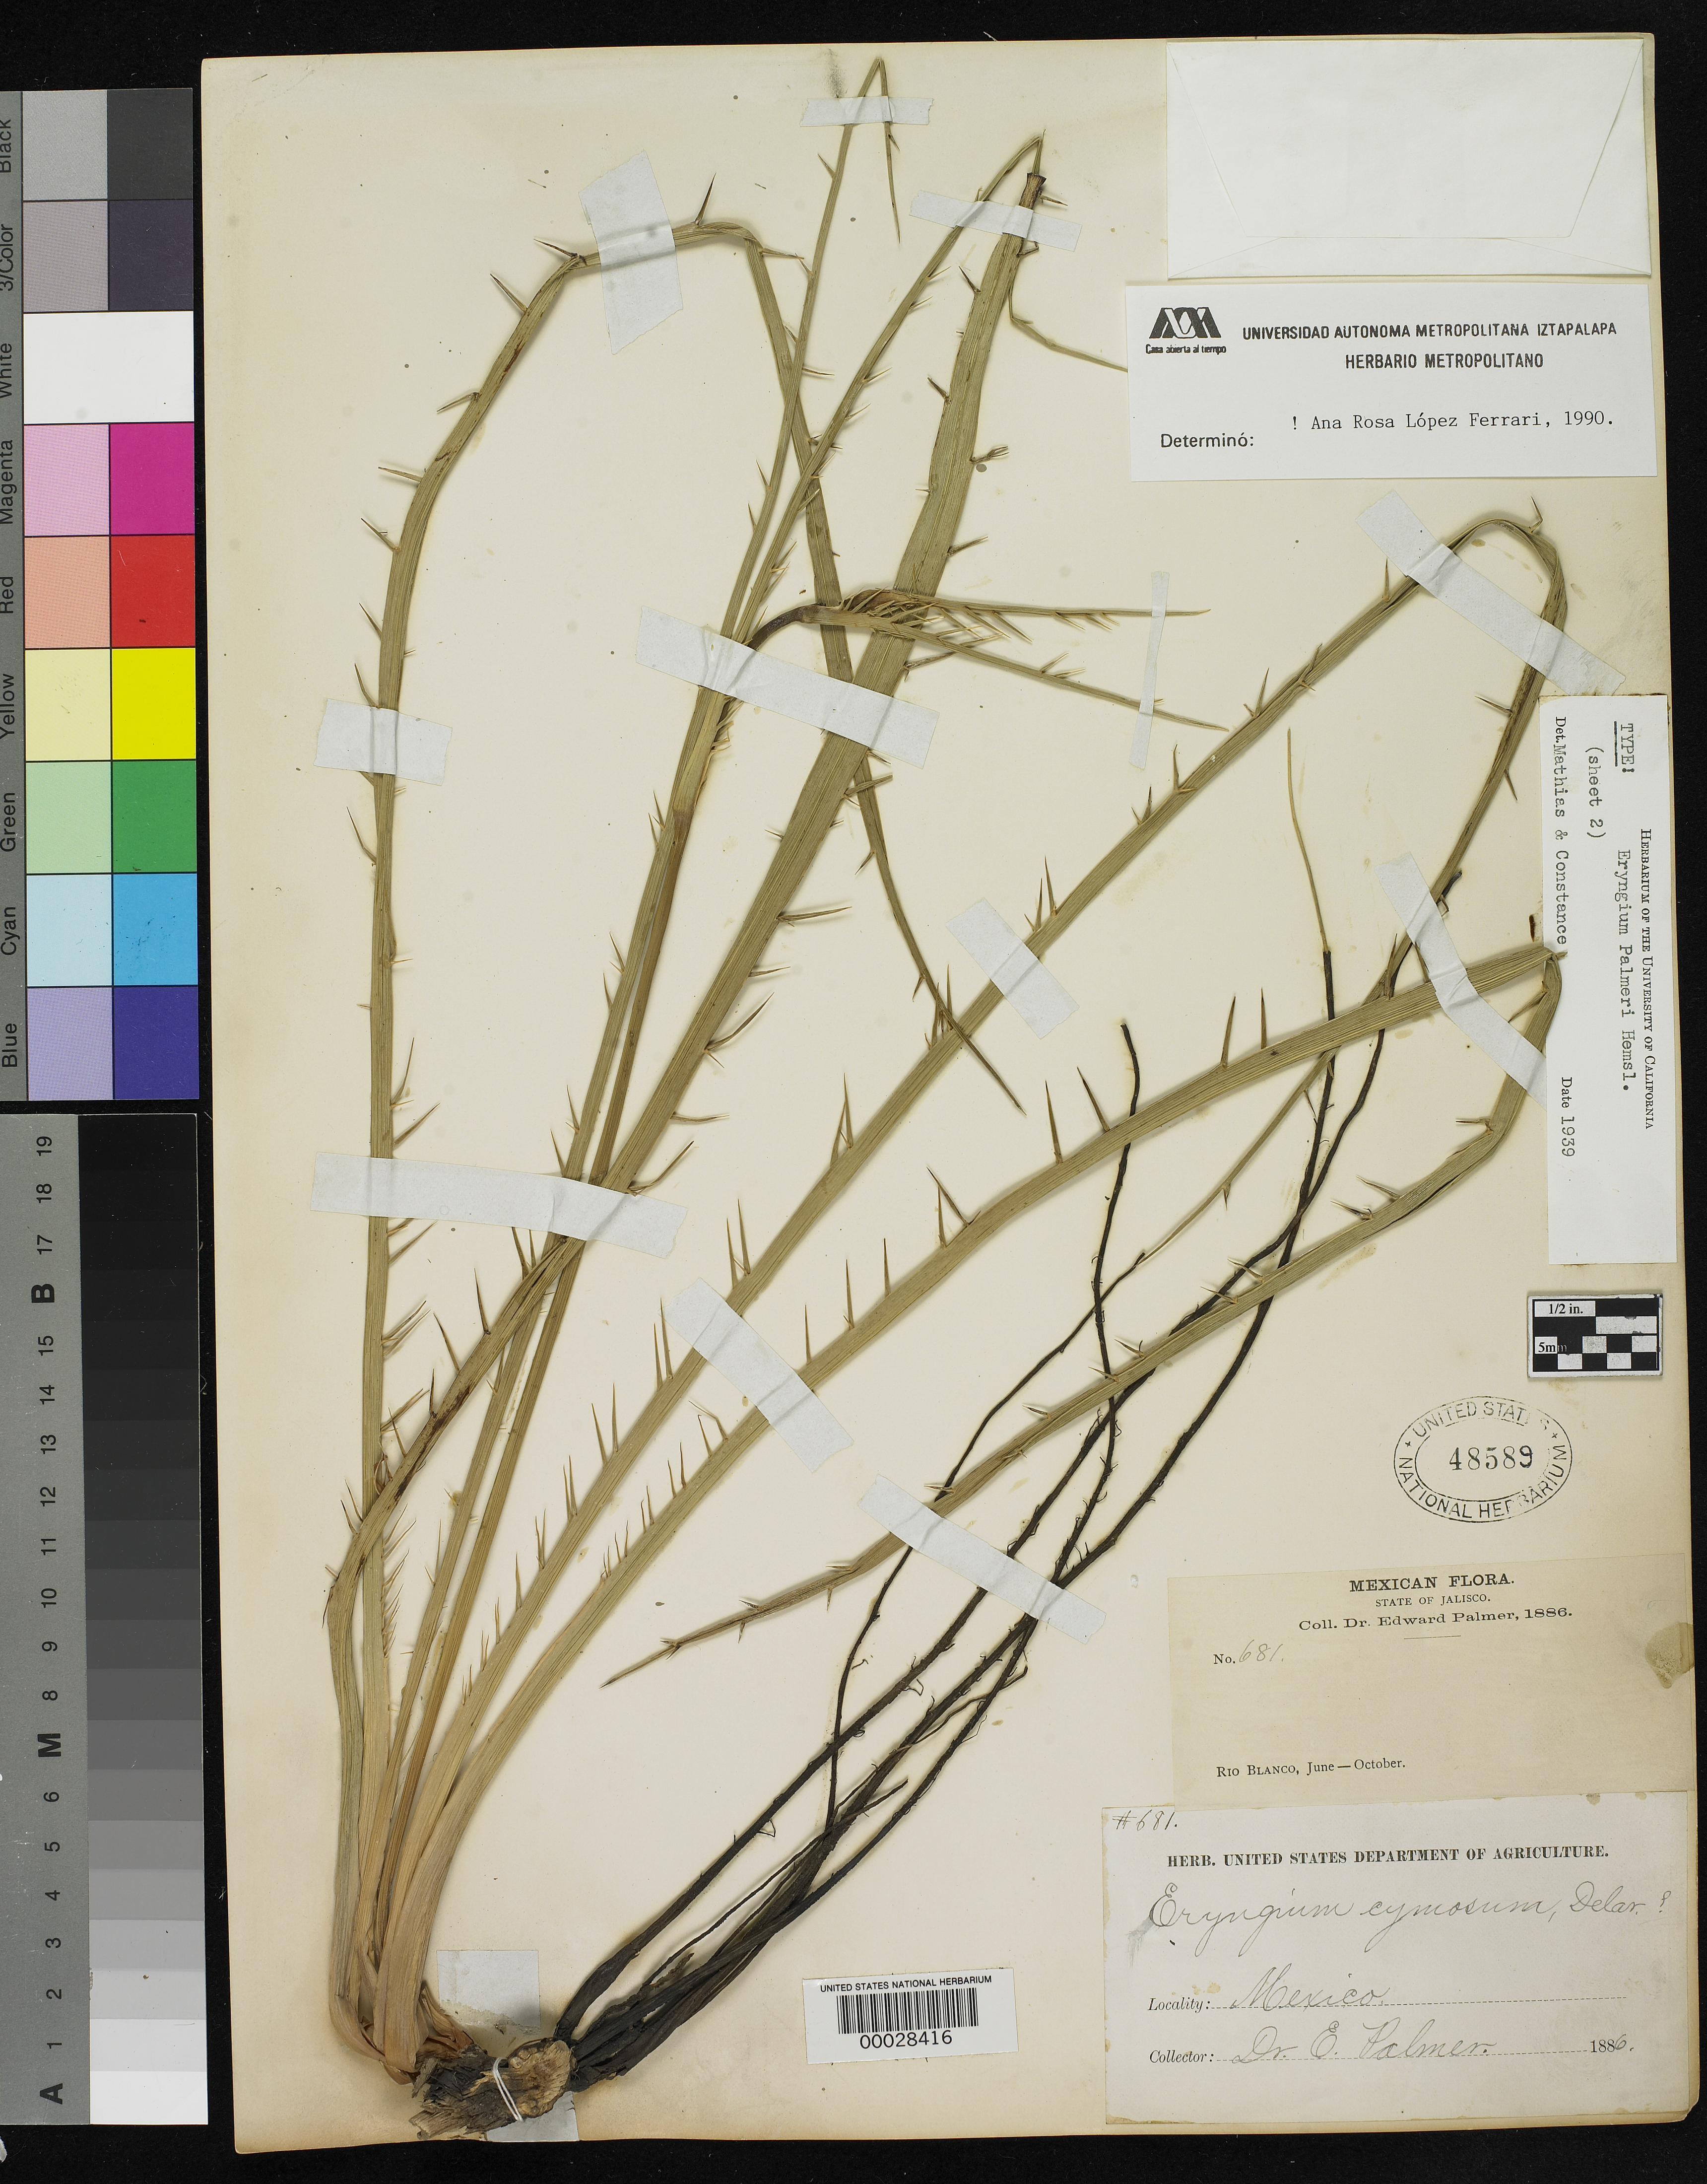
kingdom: Plantae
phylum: Tracheophyta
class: Magnoliopsida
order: Apiales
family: Apiaceae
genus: Eryngium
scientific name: Eryngium palmeri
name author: Hemsl. in Hook. f.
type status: Isotype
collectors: E. Palmer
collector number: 681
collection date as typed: Jun 1882 to -- Oct 1886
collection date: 1882-06/1886-10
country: Mexico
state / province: Jalisco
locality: Rio Blanco.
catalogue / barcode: US 48589